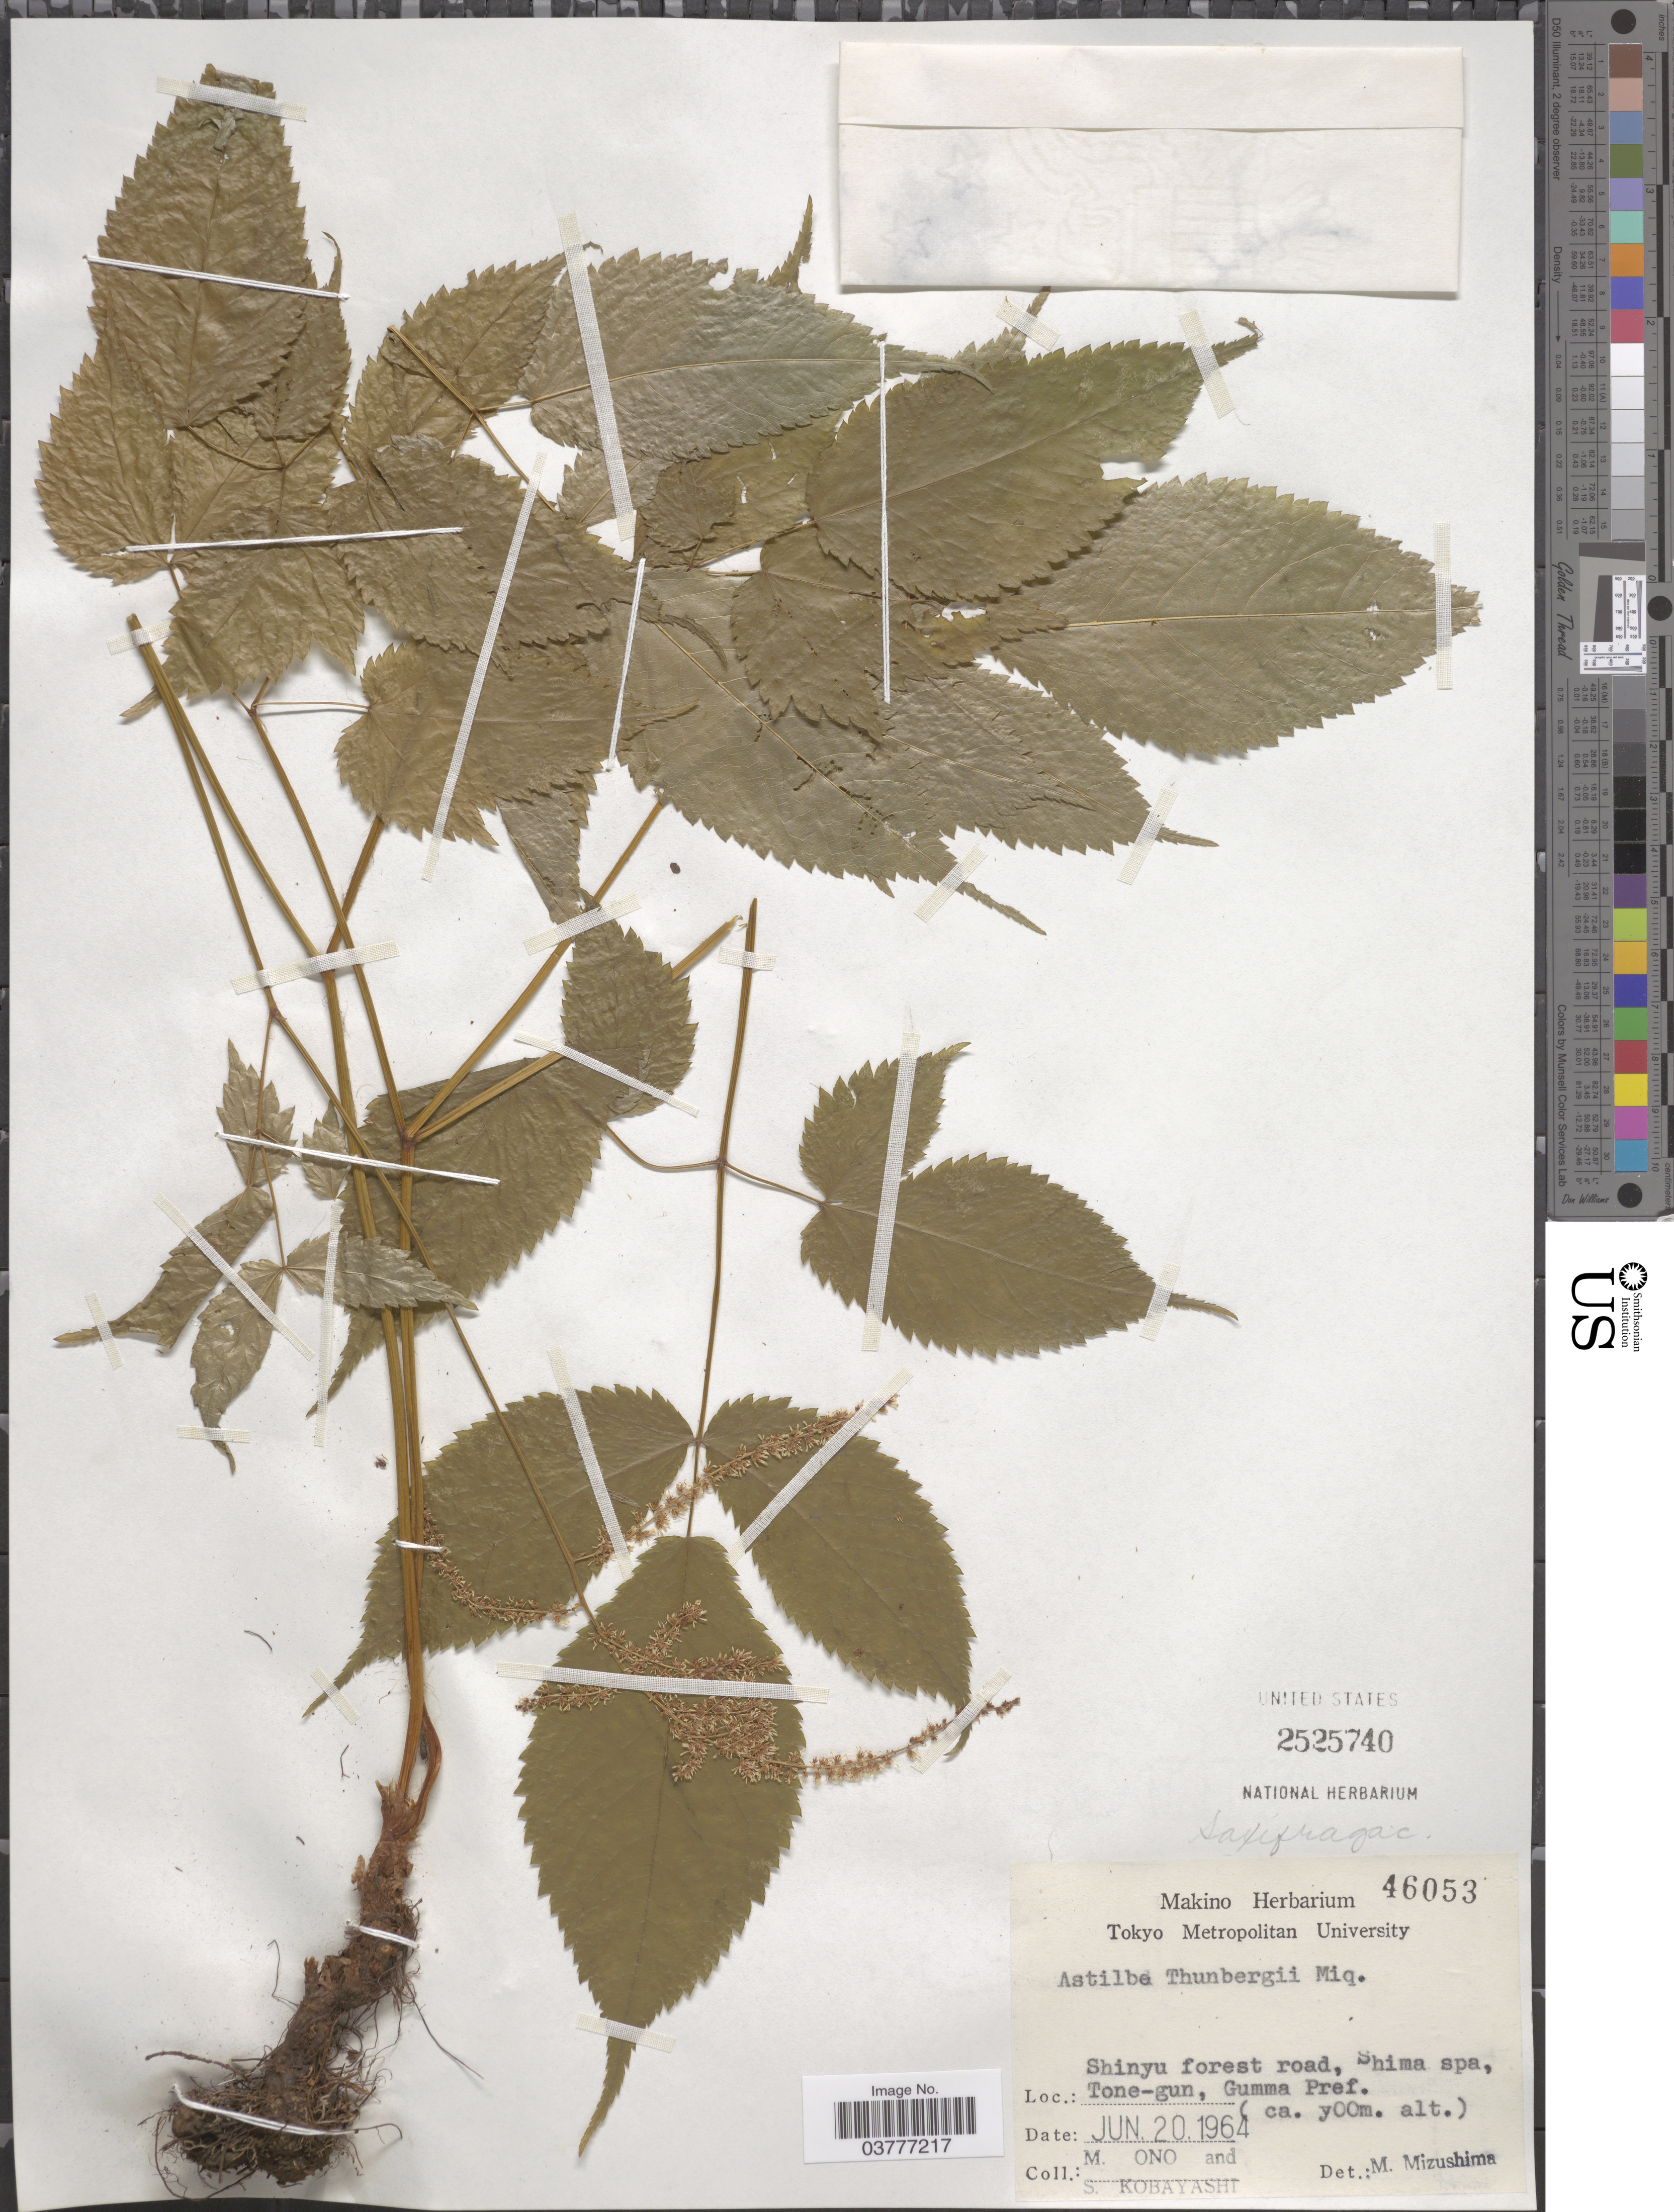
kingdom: Plantae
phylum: Tracheophyta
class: Magnoliopsida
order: Saxifragales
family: Saxifragaceae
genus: Astilbe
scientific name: Astilbe thunbergii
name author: (Siebold & Zucc.) Miq.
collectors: M. Ono & S. Kobayashi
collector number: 46053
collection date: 1964-06-20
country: Japan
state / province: Gunma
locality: Shinyu forest road, Shima spa, Tone-gun, Gumma Pref.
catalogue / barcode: US 2525740